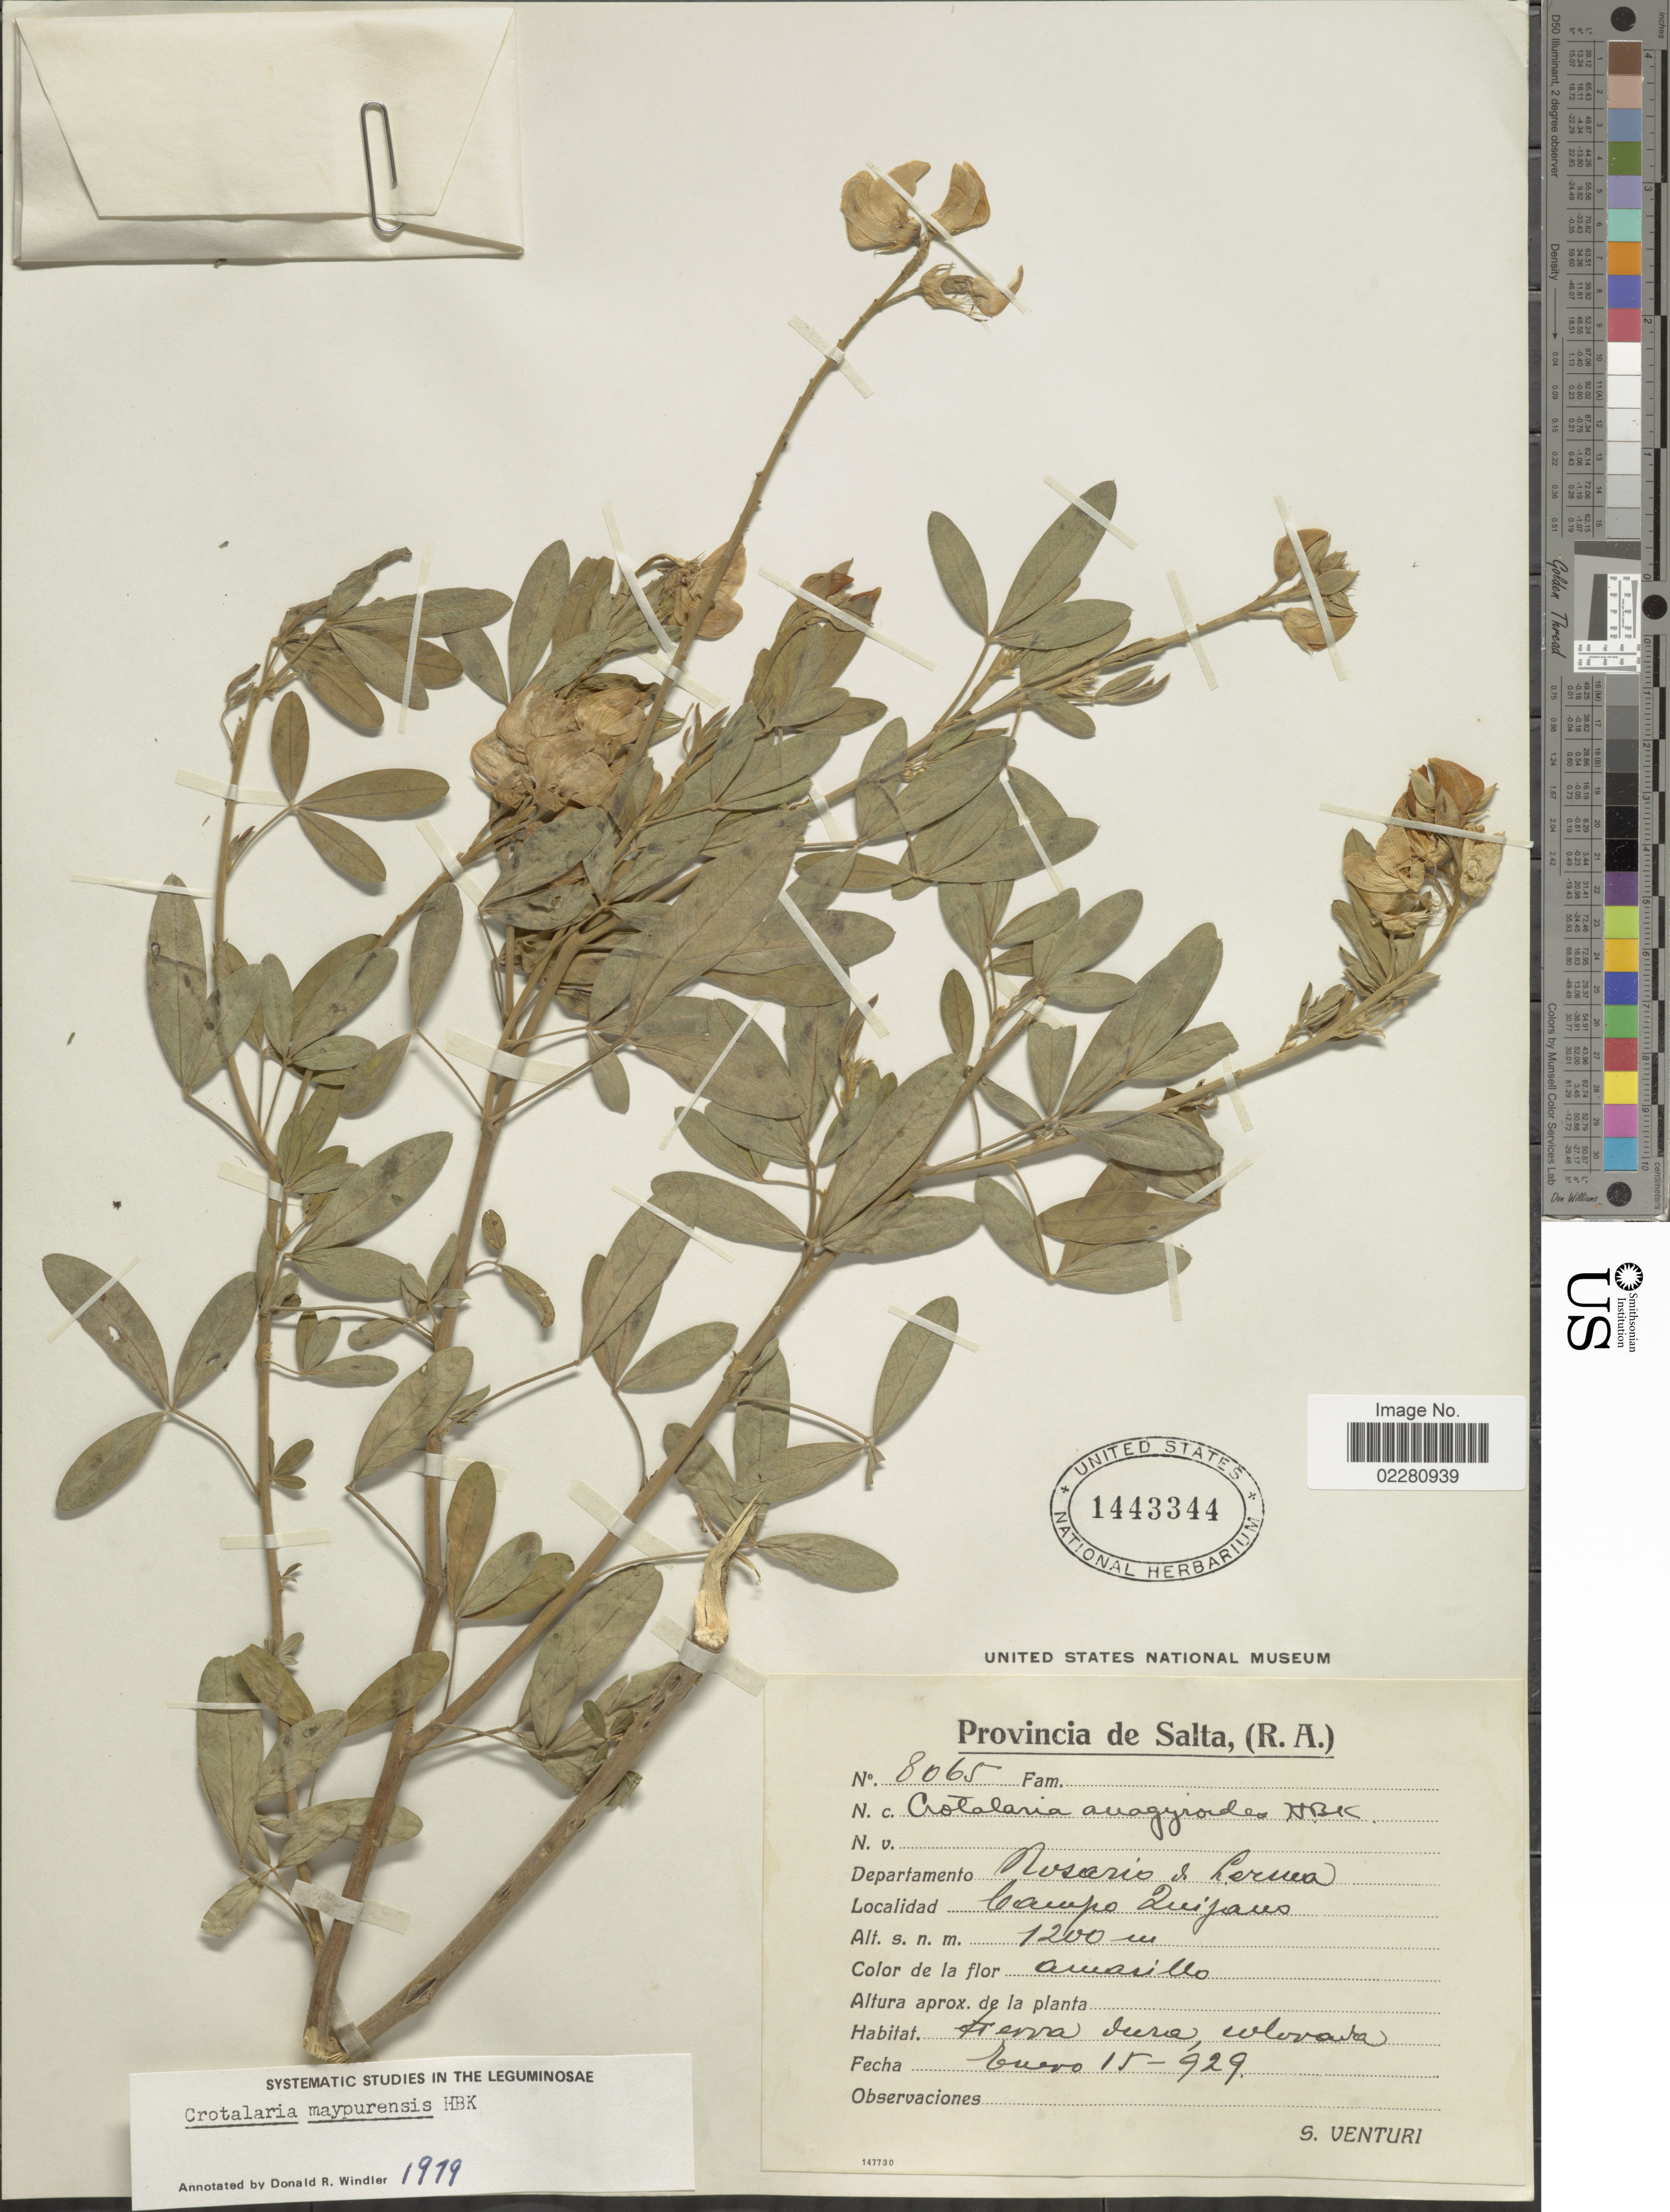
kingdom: Plantae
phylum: Tracheophyta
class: Magnoliopsida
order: Fabales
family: Fabaceae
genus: Crotalaria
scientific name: Crotalaria maypurensis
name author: Kunth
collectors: S. Venturi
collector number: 8065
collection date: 1929-01-15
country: Argentina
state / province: Salta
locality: Departamento Rosario de Lerma, Campo Quijano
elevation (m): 1200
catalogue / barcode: US 1443344